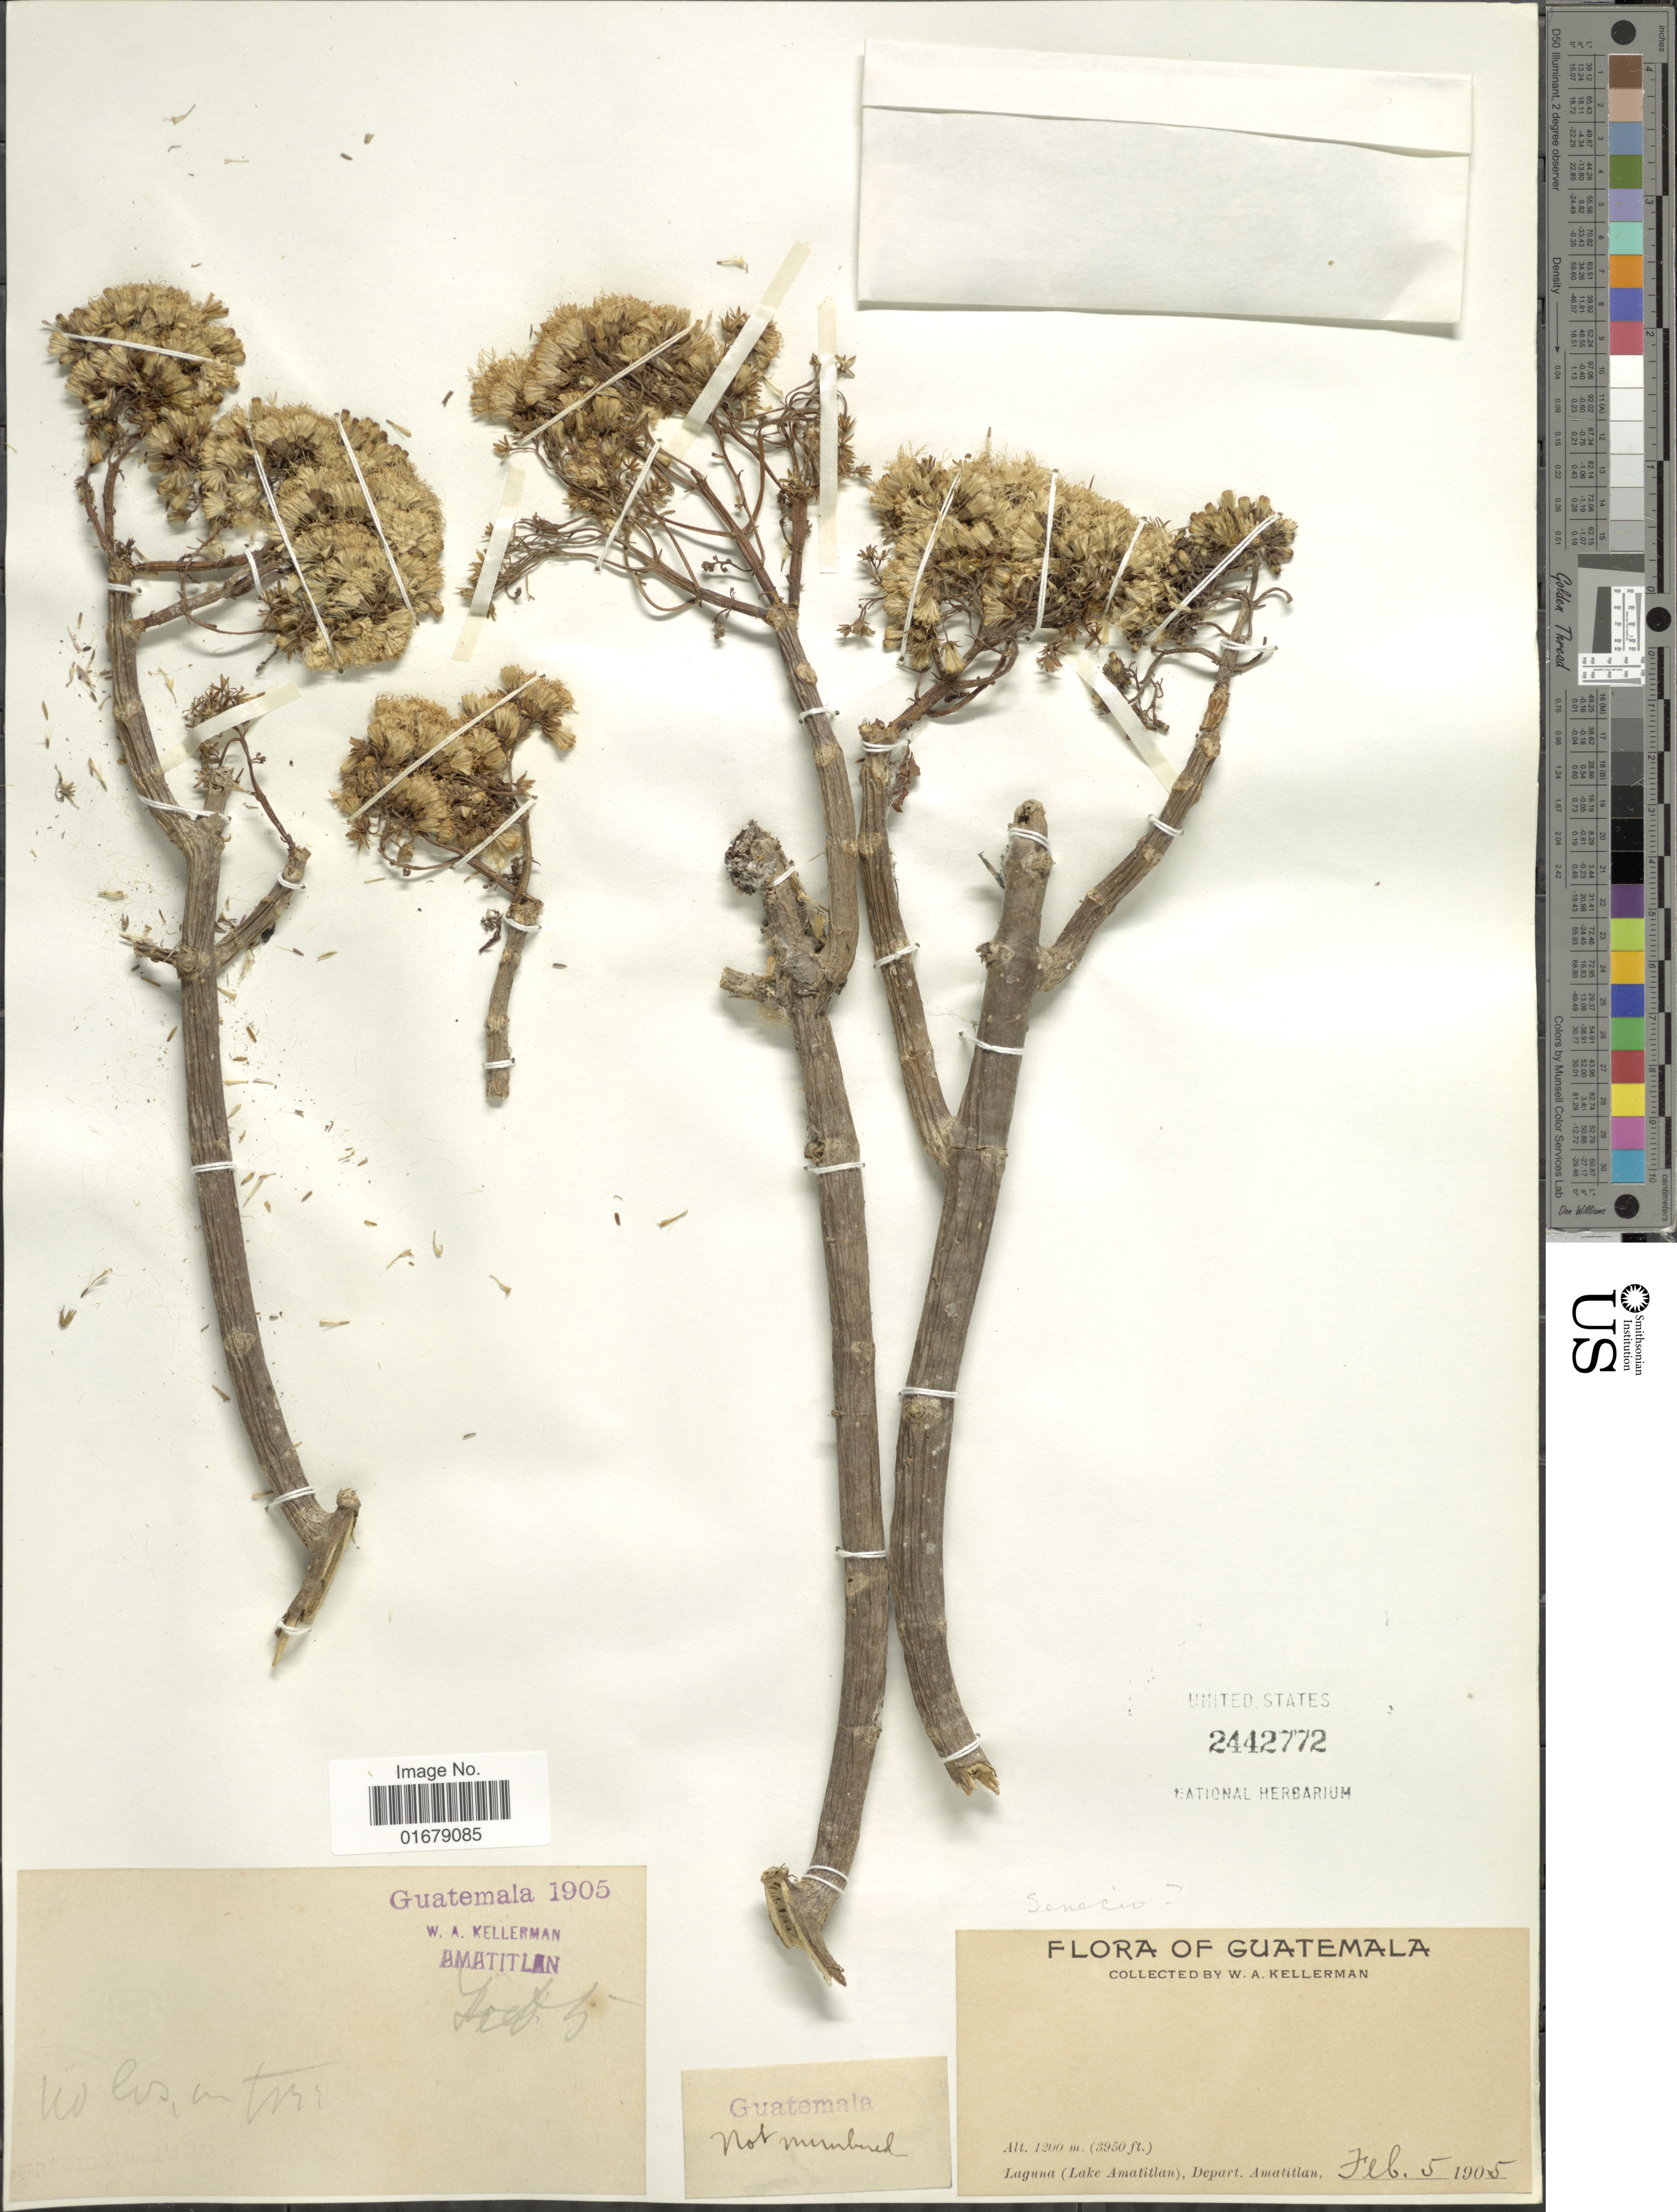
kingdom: Plantae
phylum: Tracheophyta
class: Magnoliopsida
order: Asterales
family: Asteraceae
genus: Pachythamnus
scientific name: Pachythamnus crassirameus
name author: (B.L. Rob.) R.M. King & H. Rob.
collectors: W. Kellerman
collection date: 1905-02-05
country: Guatemala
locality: Guatemala. Laguna (Lake Amatitlan), Depart. Amatitlan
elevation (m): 1200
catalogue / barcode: US 2442772